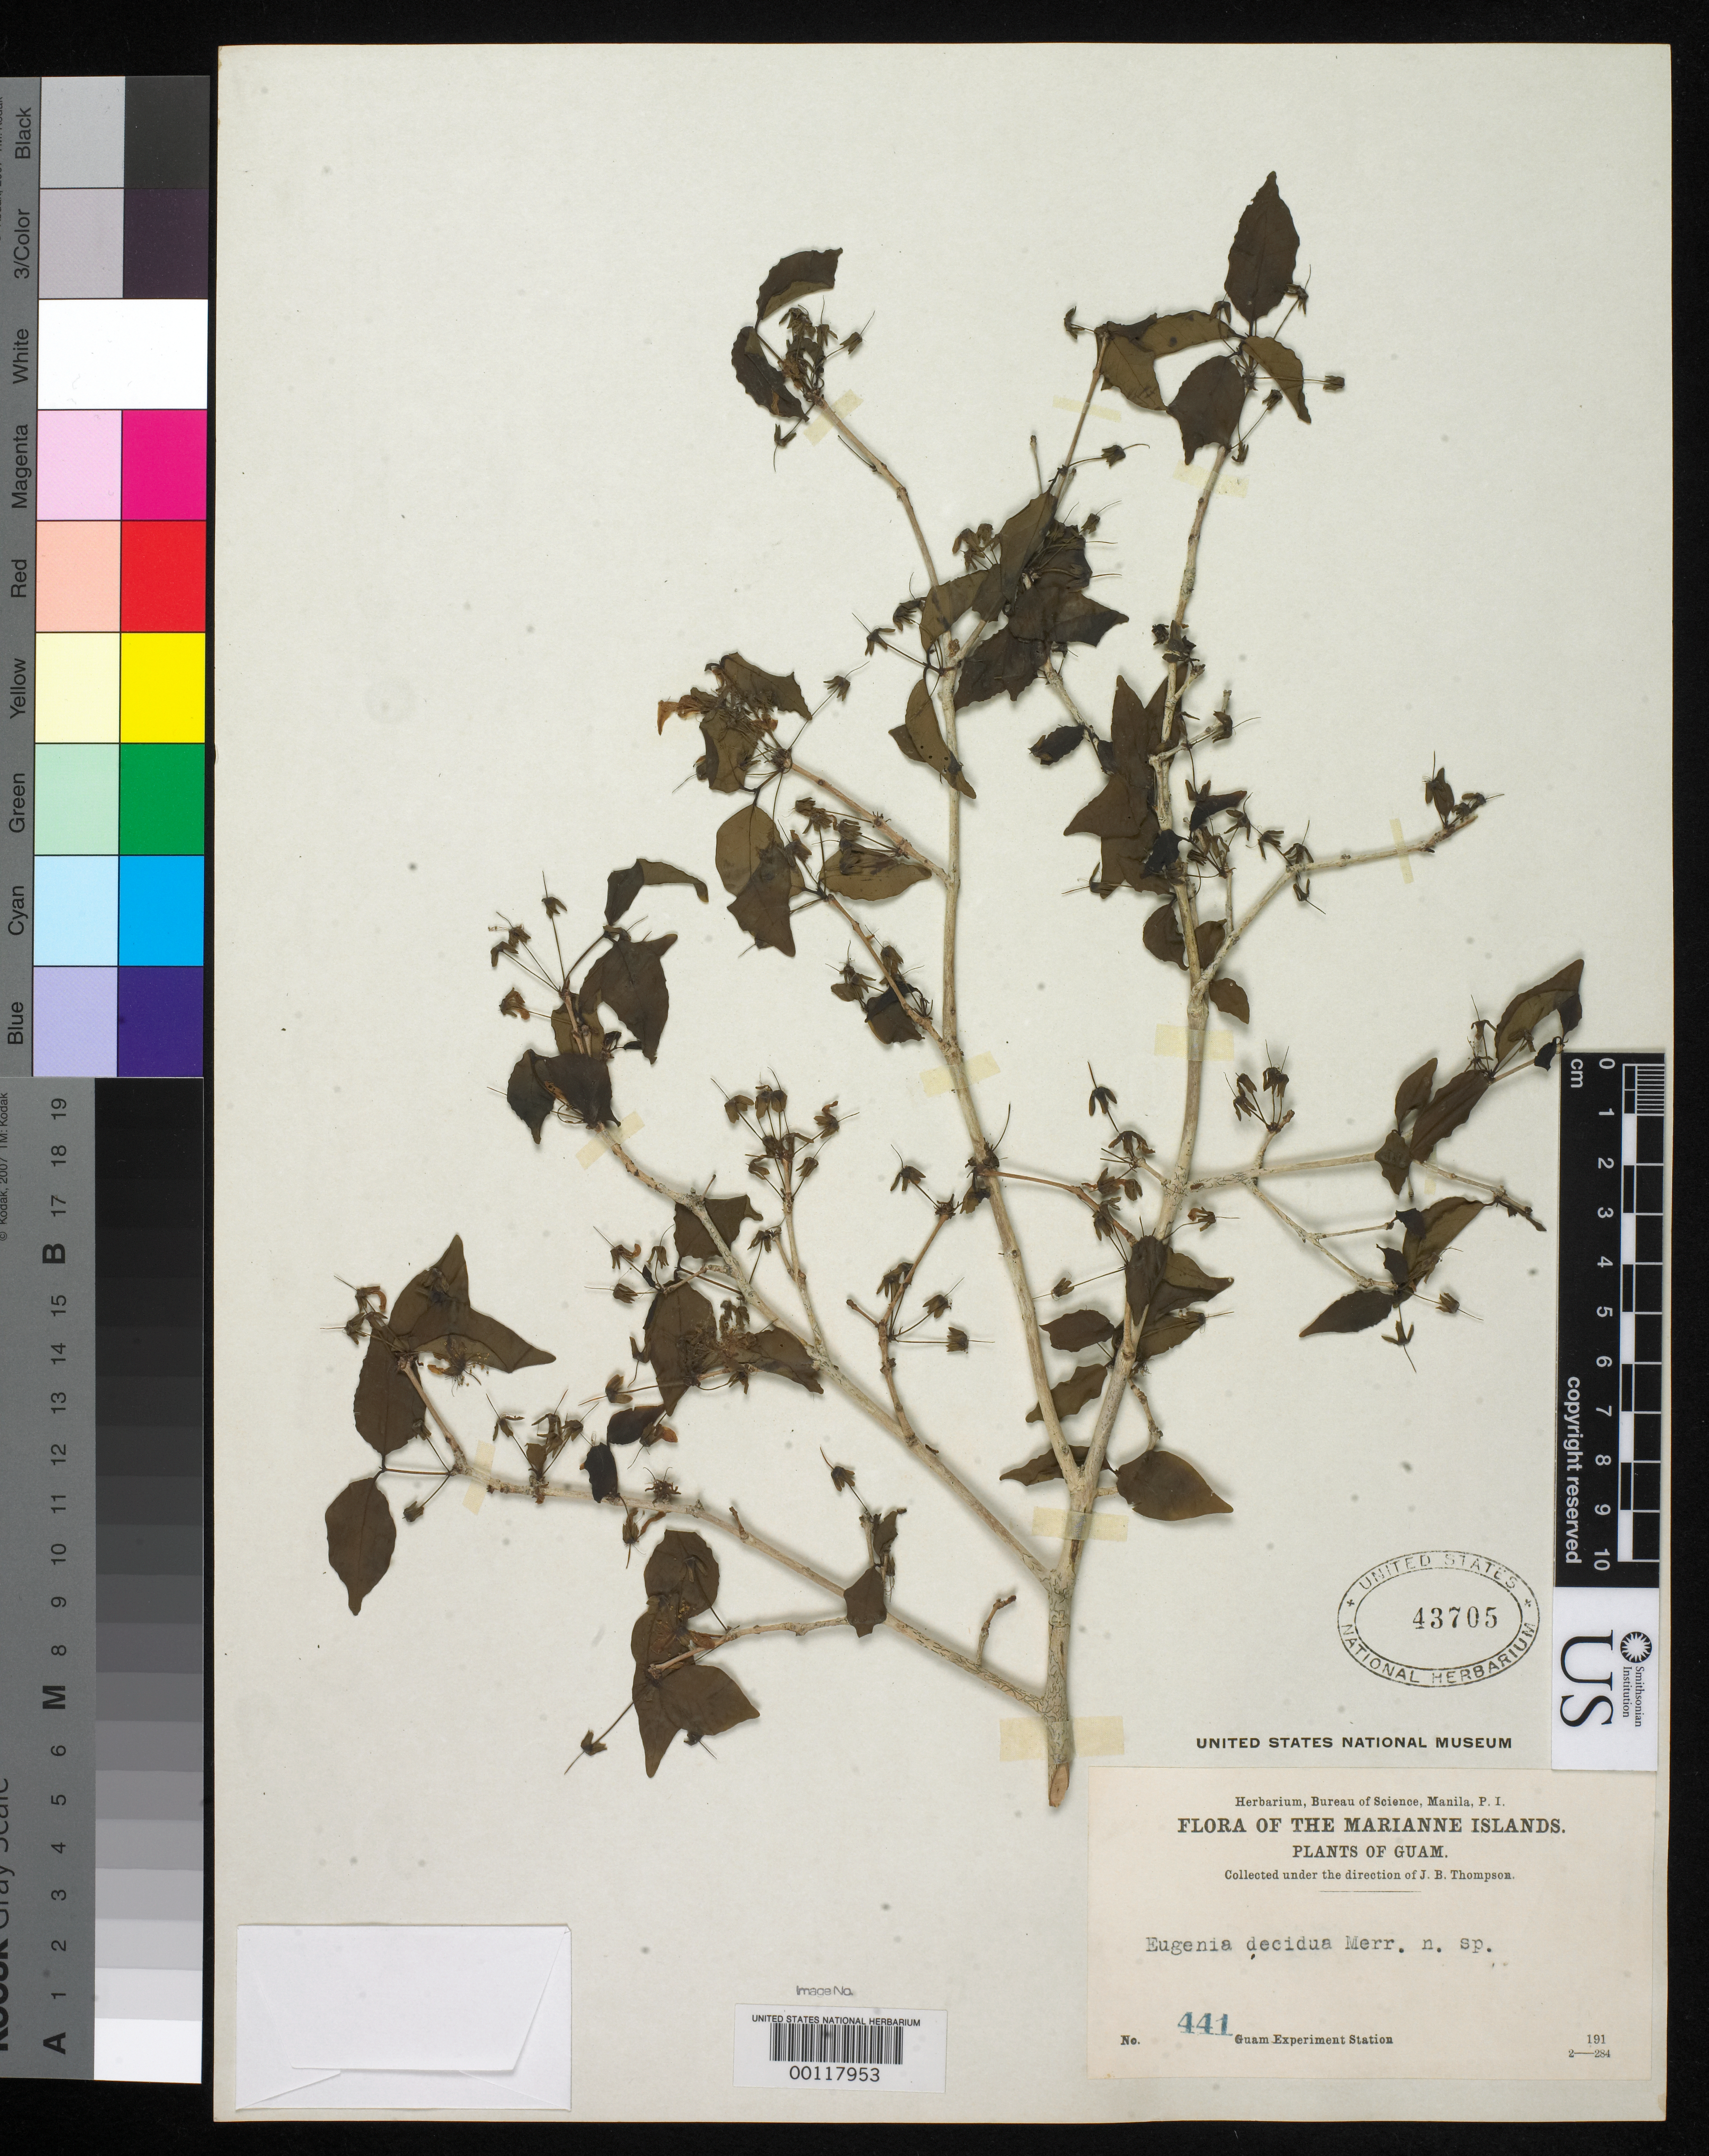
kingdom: Plantae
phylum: Tracheophyta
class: Magnoliopsida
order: Myrtales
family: Myrtaceae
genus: Eugenia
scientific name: Eugenia decidua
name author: Merr.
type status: Isotype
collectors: J. B. Thompson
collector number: Guam Exp. Sta 441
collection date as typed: Jul 1912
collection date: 1912-07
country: Guam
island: Guam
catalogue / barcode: US 43705